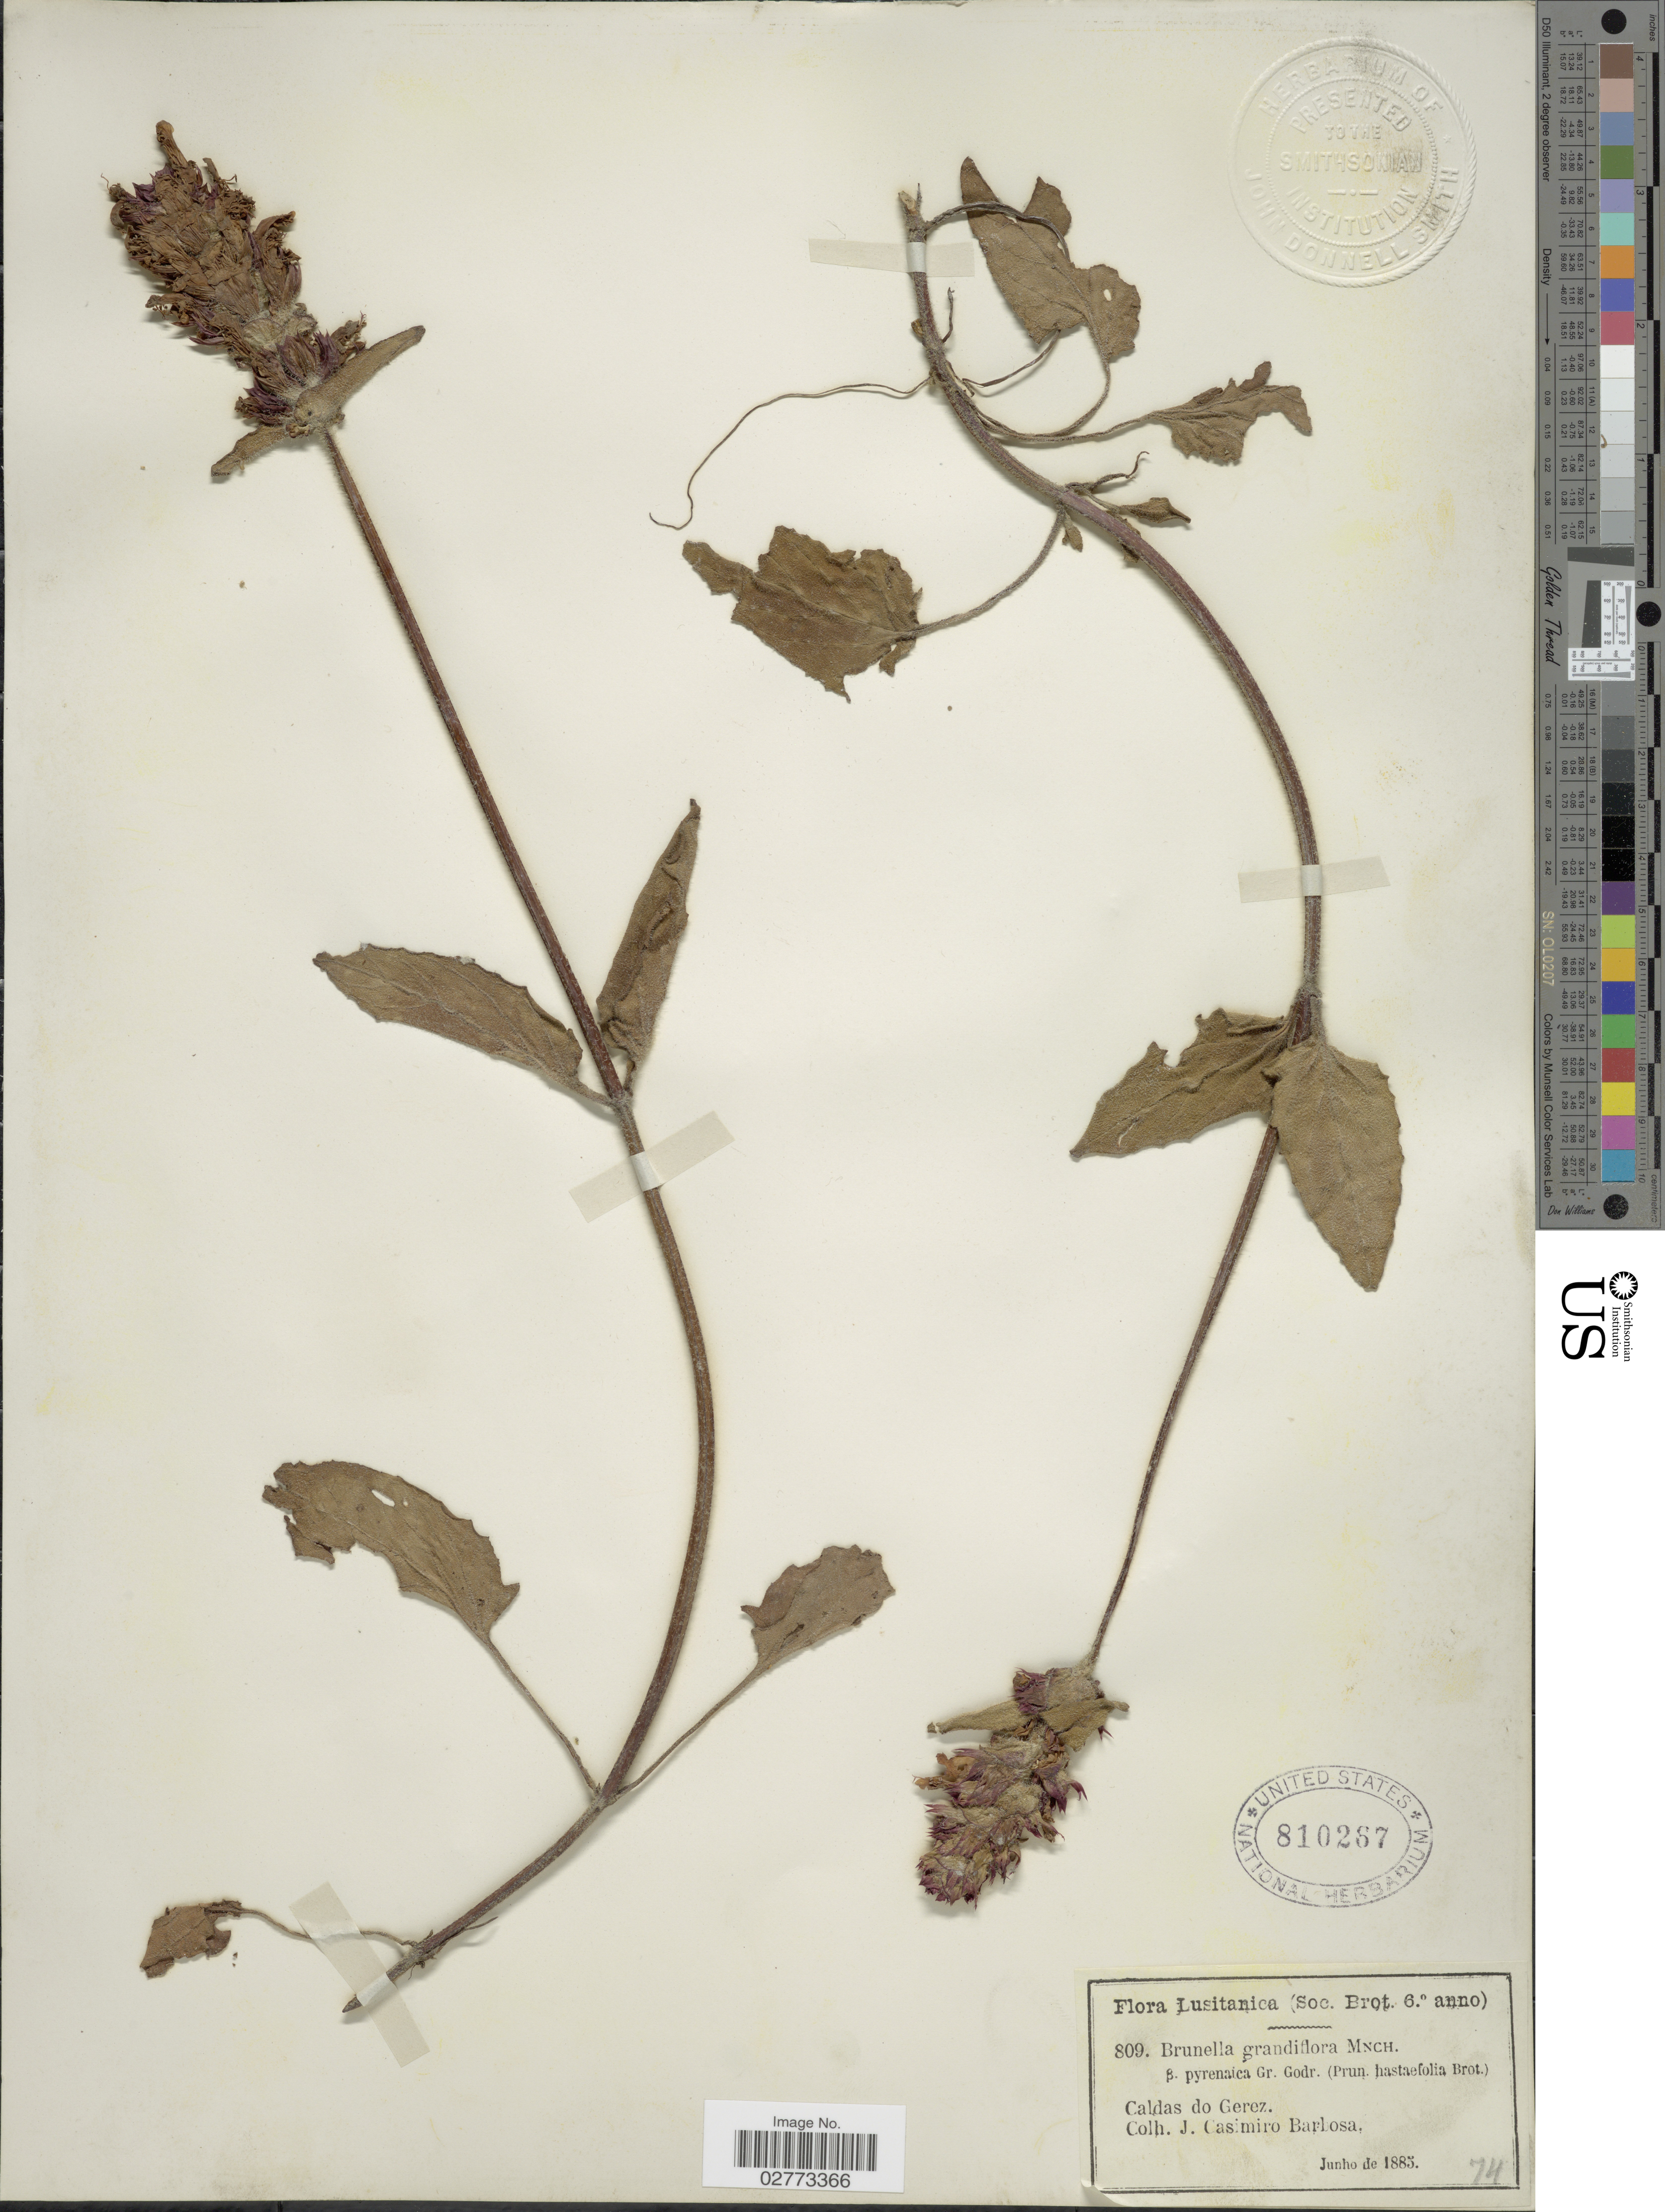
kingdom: Plantae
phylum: Tracheophyta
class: Magnoliopsida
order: Lamiales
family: Lamiaceae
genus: Prunella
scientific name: Prunella grandiflora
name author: (L.) Turra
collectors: J. Barbosa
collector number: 809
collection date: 1885-06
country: Portugal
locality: Lusitanica. Caldas do Gerez.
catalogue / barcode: US 810267